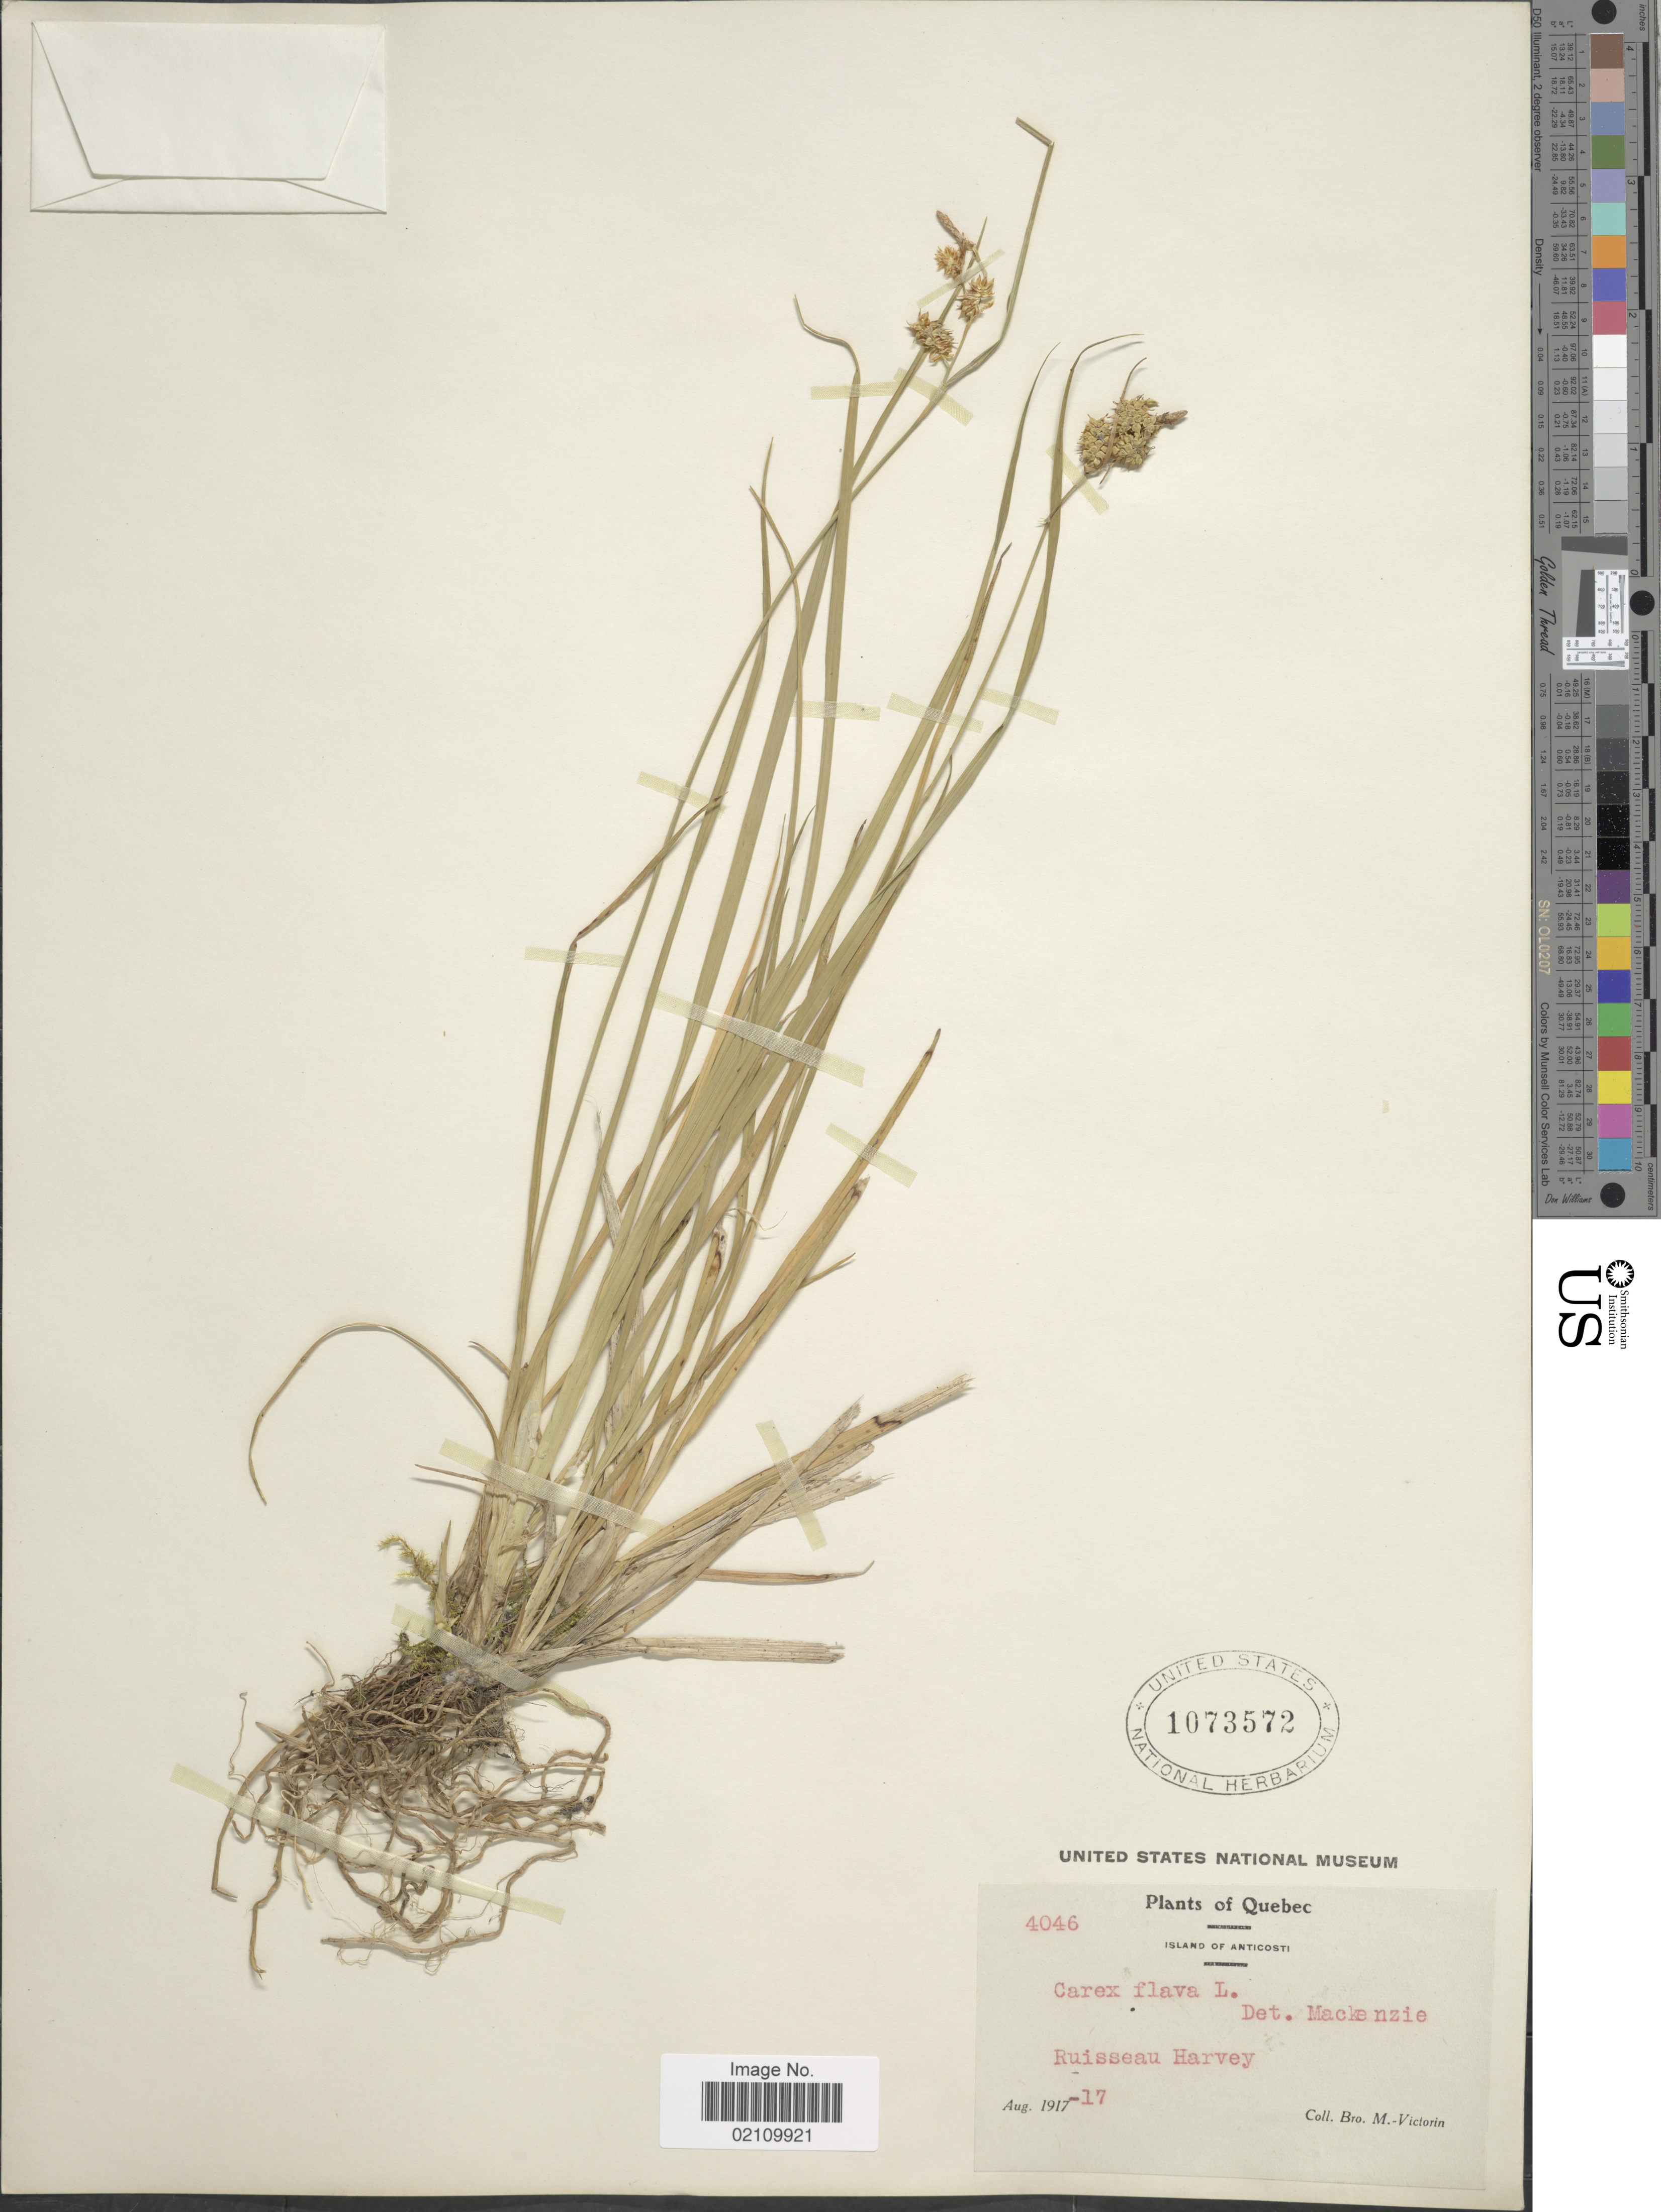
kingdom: Plantae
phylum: Tracheophyta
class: Liliopsida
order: Poales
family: Cyperaceae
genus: Carex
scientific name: Carex flava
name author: L.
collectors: Fr. Marie-Victorin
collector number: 4046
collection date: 1917-08-17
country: Canada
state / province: Quebec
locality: Island of Anticosti. Ruisseau Harvey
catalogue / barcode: US 1073572